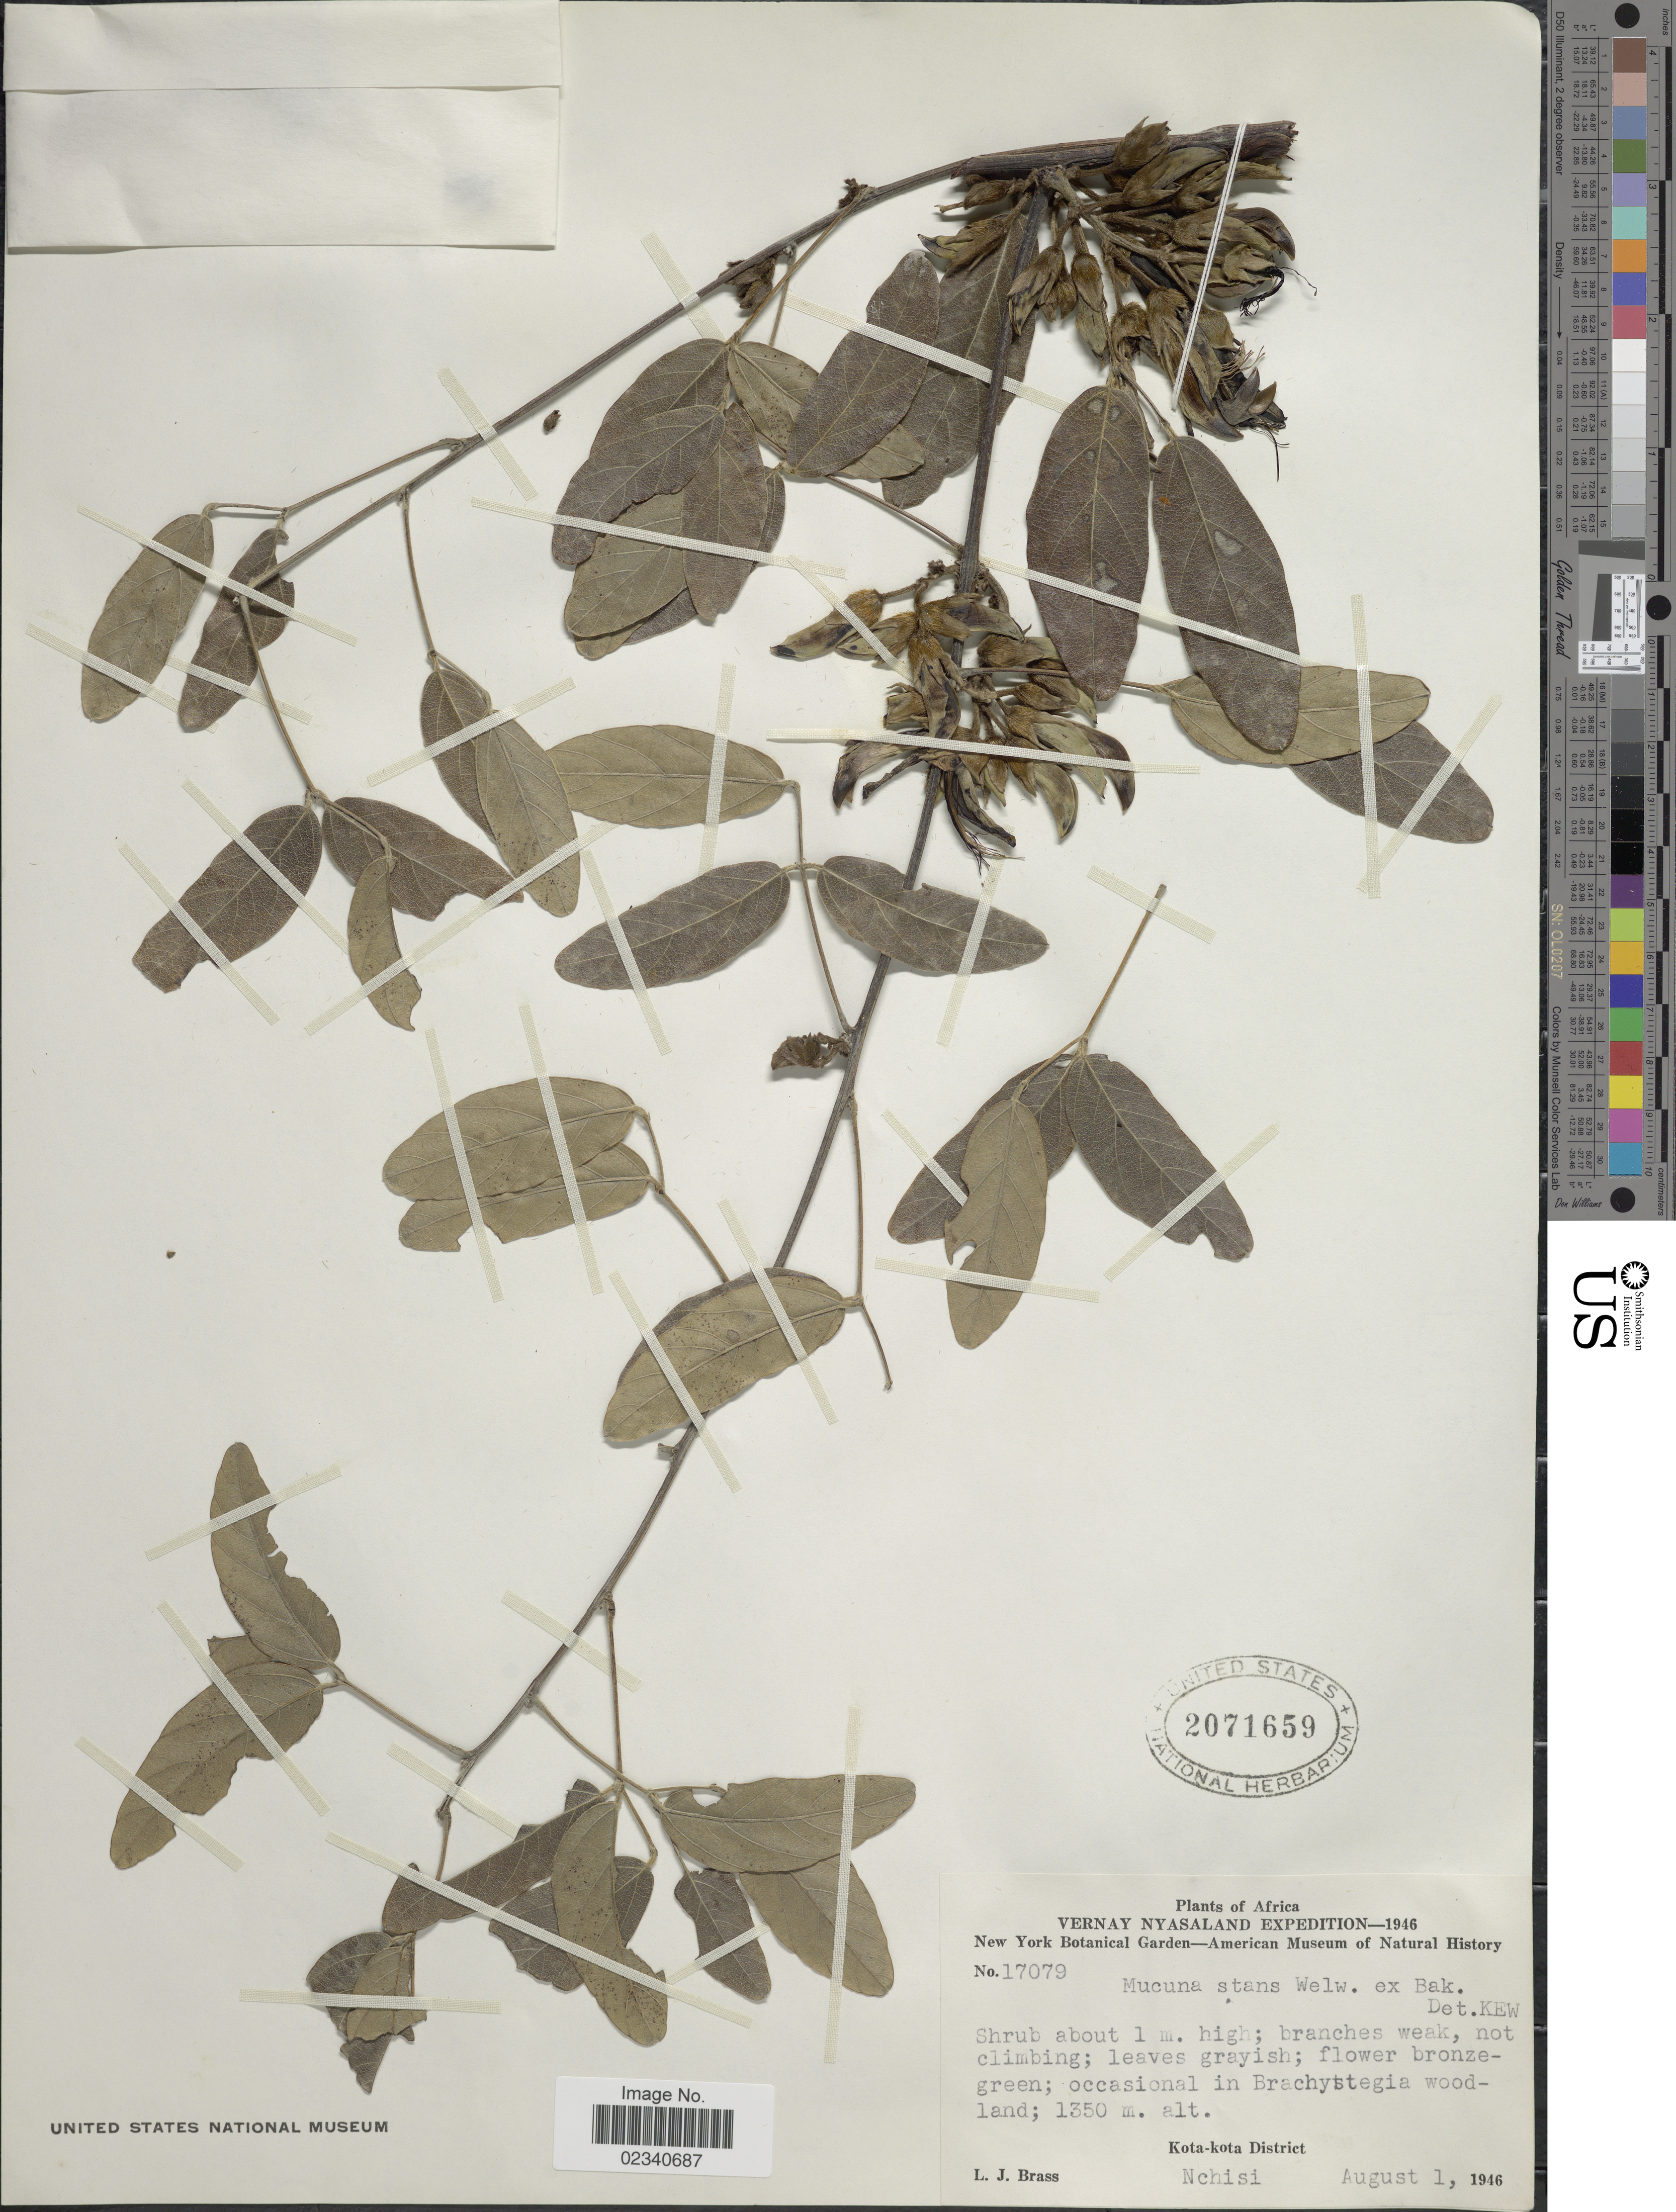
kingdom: Plantae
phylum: Tracheophyta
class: Magnoliopsida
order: Fabales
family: Fabaceae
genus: Mucuna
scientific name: Mucuna stans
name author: Baker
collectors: L. J. Brass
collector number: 17079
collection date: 1946-08-01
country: Malawi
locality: Kota-Kota District, Nchisi.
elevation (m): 1350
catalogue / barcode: US 2071659